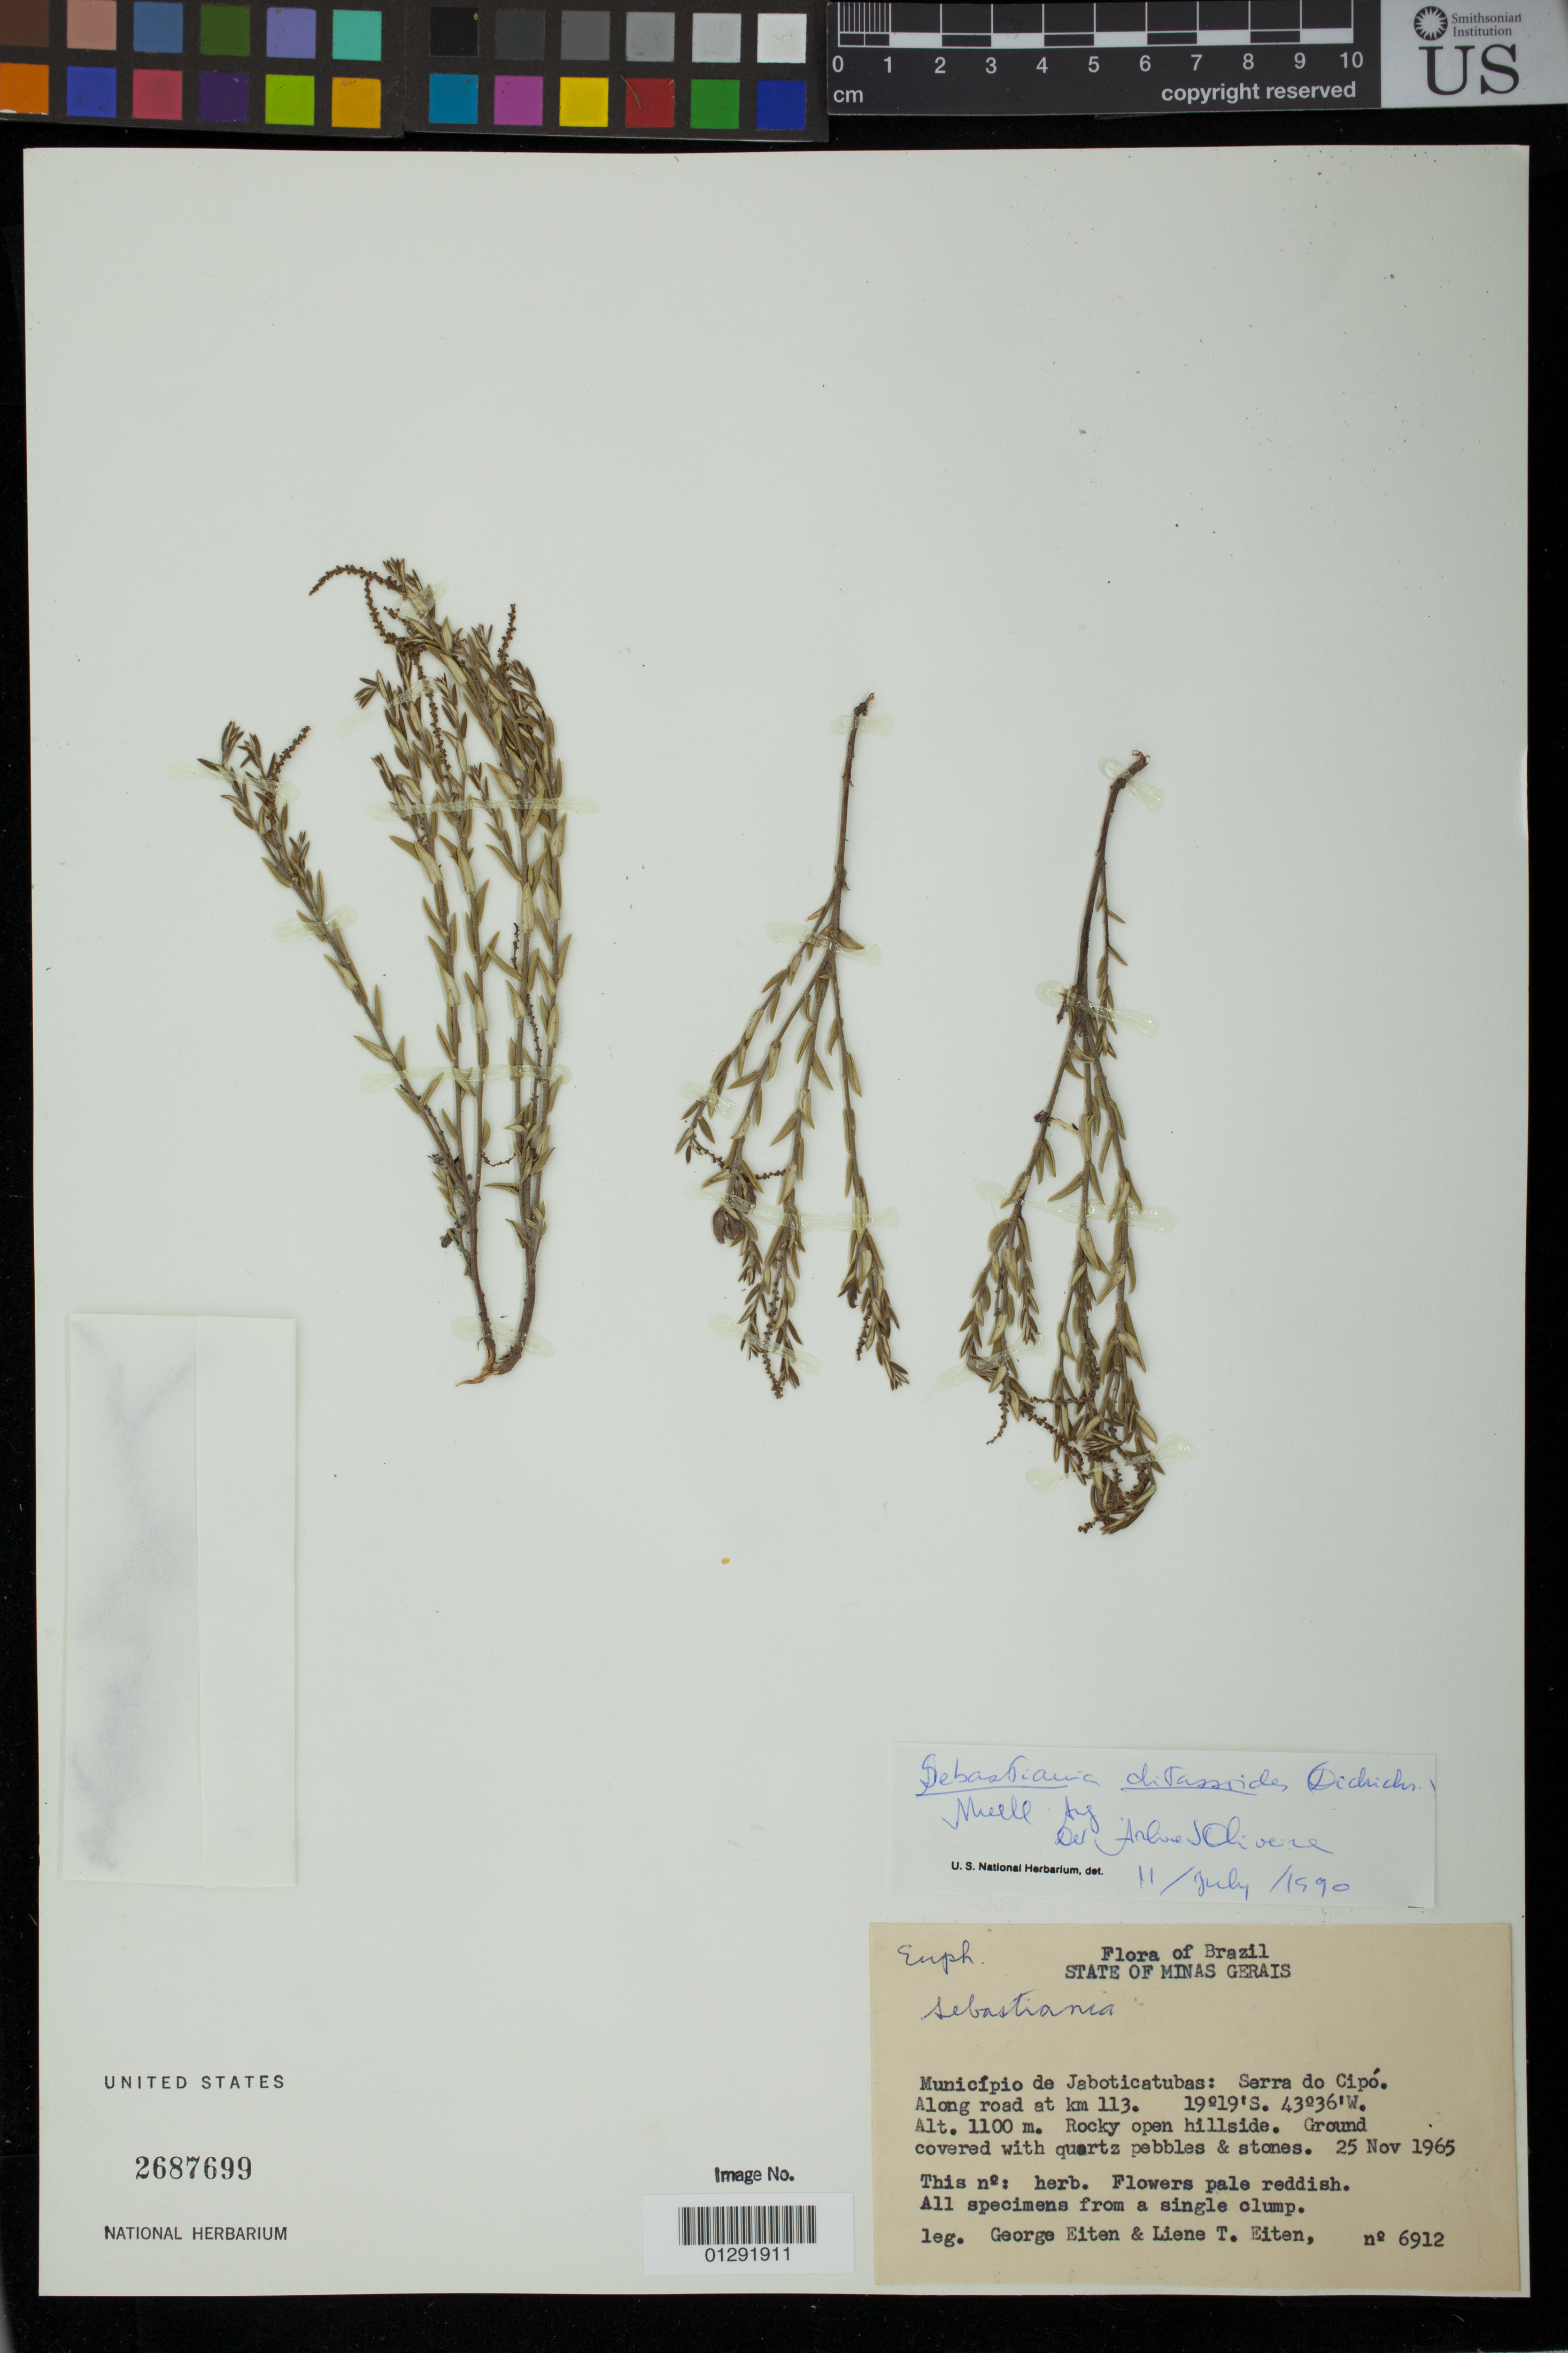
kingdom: Plantae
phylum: Tracheophyta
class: Magnoliopsida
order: Malpighiales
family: Euphorbiaceae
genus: Sebastiania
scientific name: Sebastiania vellerifolia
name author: (Müll. Arg.) Jablonski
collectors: G. Eiten & L. T. Eiten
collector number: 6912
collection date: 1965-11-25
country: Brazil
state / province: Minas Gerais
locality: Municipio de Jaboticatubas: Serra do Cipo. Along road at km 113.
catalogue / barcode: US 2687699